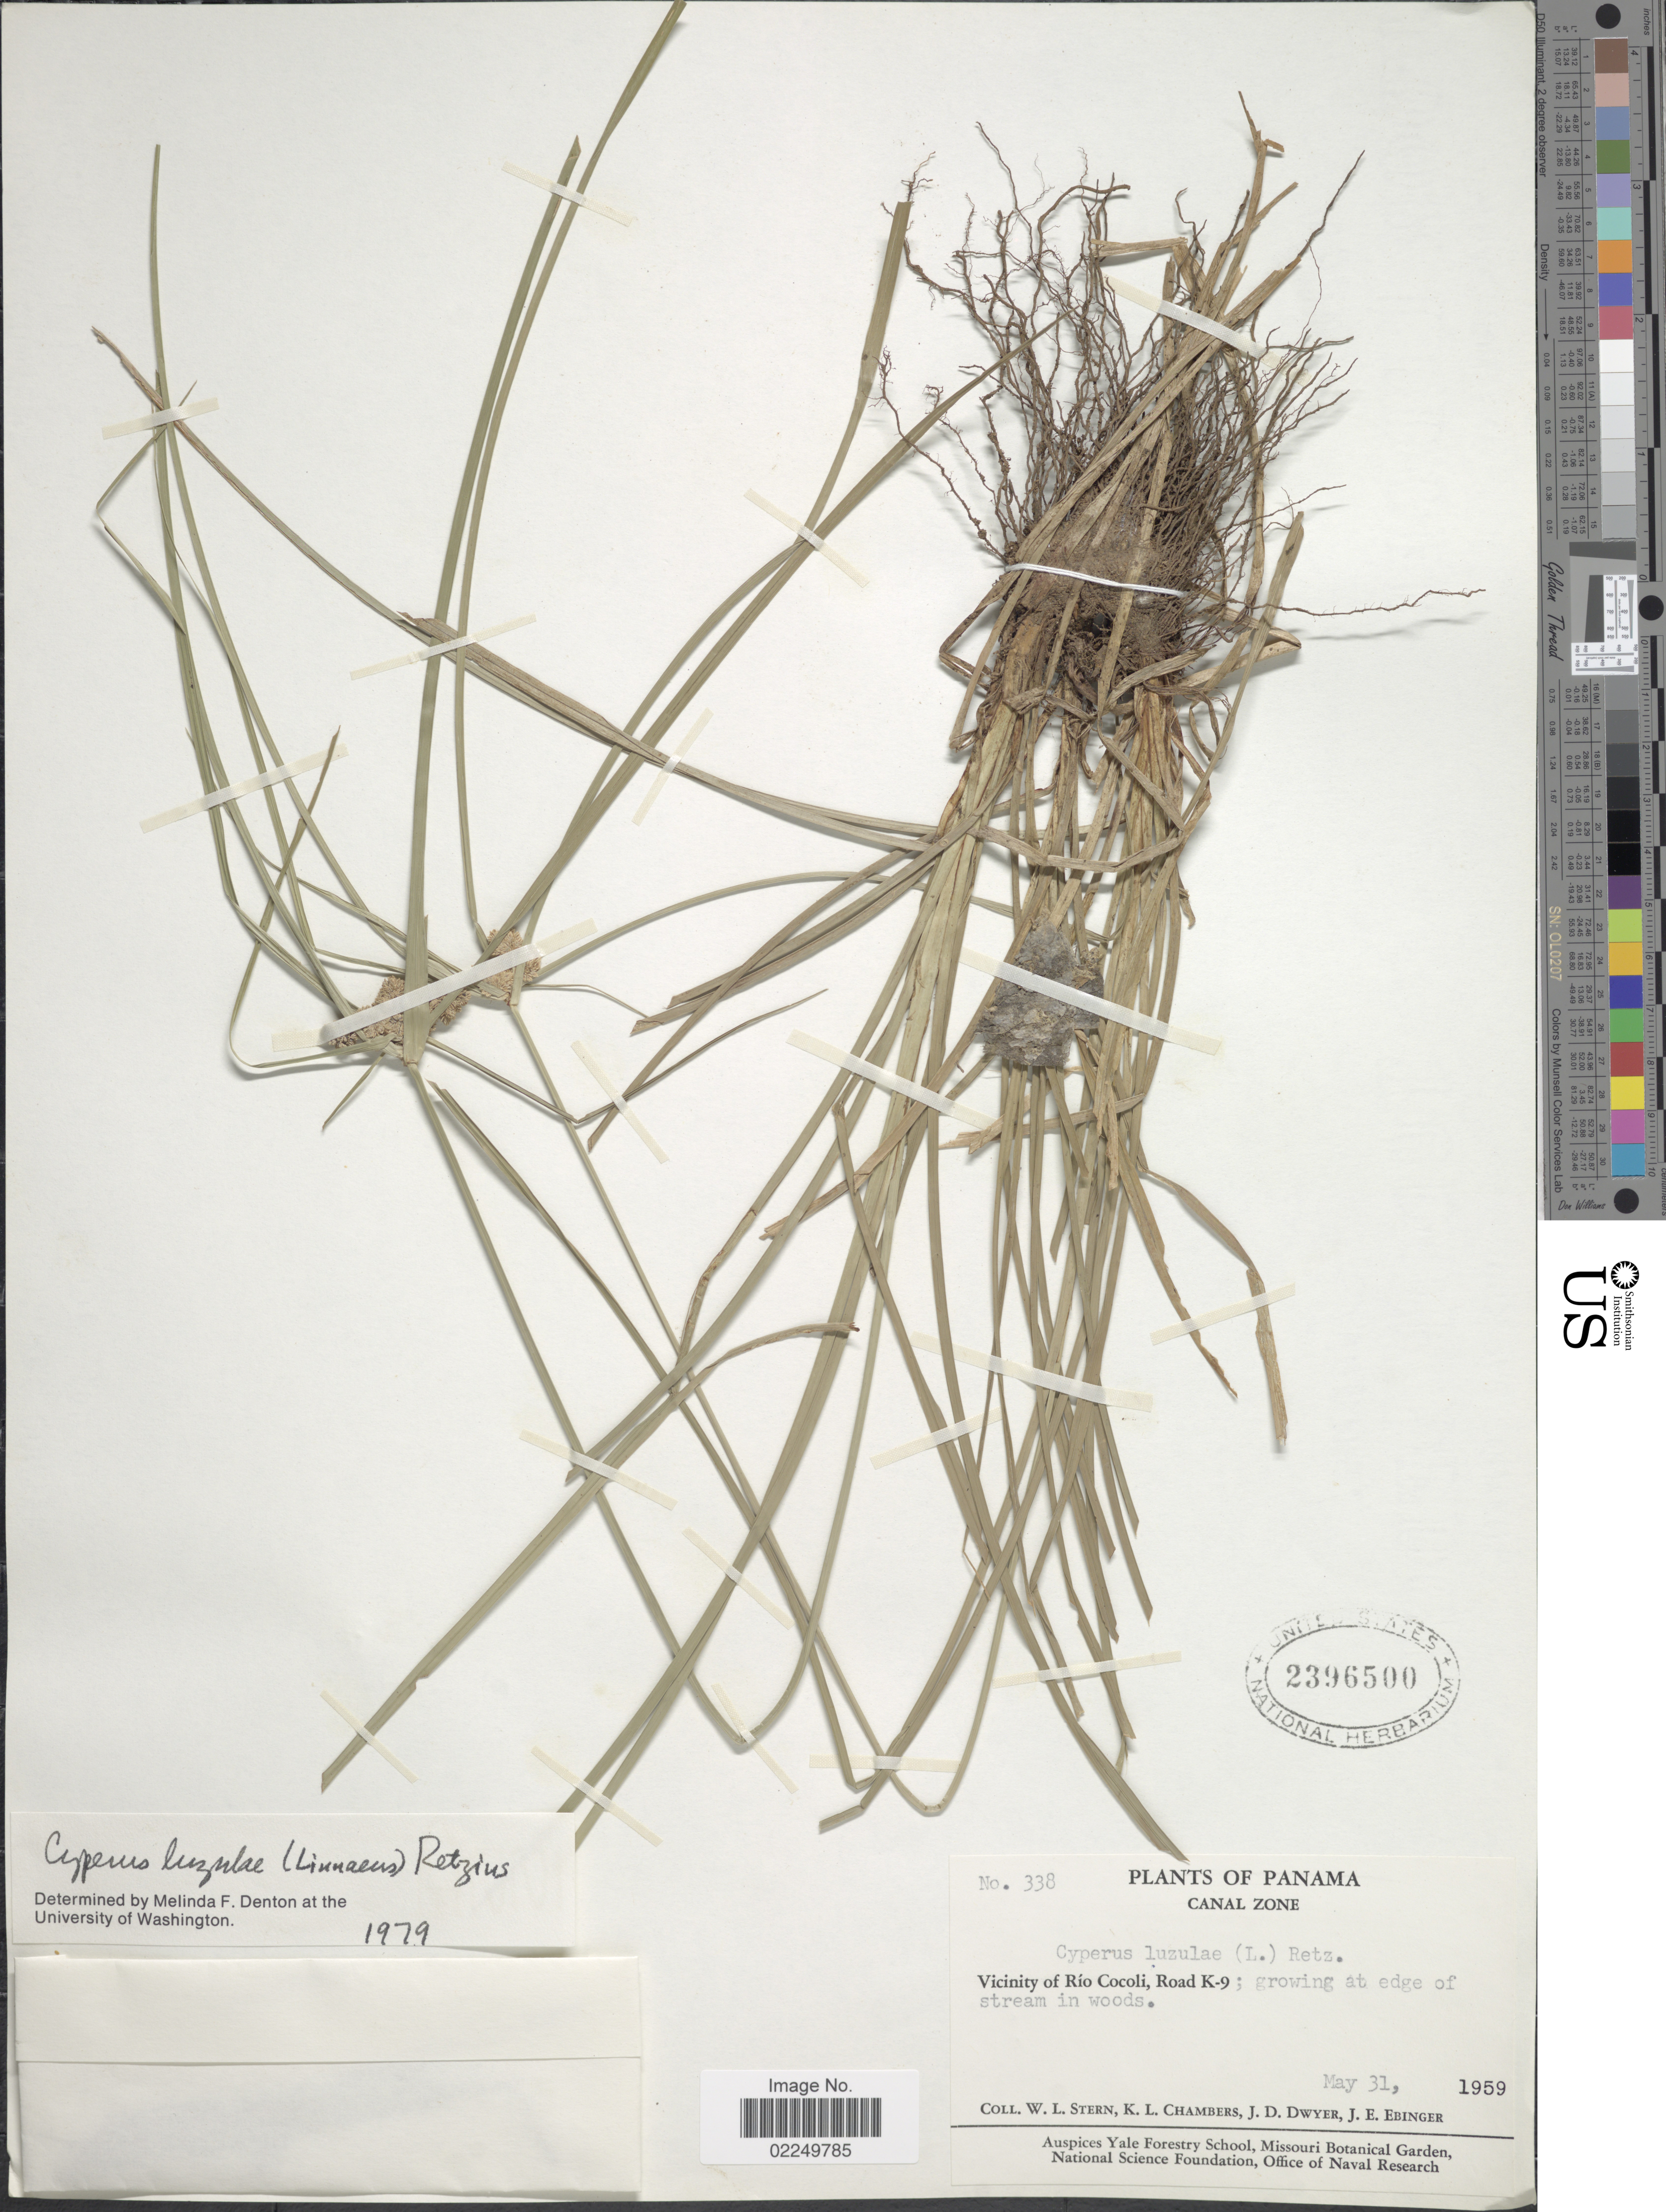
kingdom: Plantae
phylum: Tracheophyta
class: Liliopsida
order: Poales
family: Cyperaceae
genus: Cyperus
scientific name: Cyperus luzulae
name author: (L.) Rottb. ex Retz.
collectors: W. L. Stern, K. Chambers, J. D. Dwyer & J. Ebinger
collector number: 338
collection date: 1959-05-31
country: Panama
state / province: Panamá Oeste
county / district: Canal Zone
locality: Vicinity of Rio Cocoli, Road K-9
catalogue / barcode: US 2396500